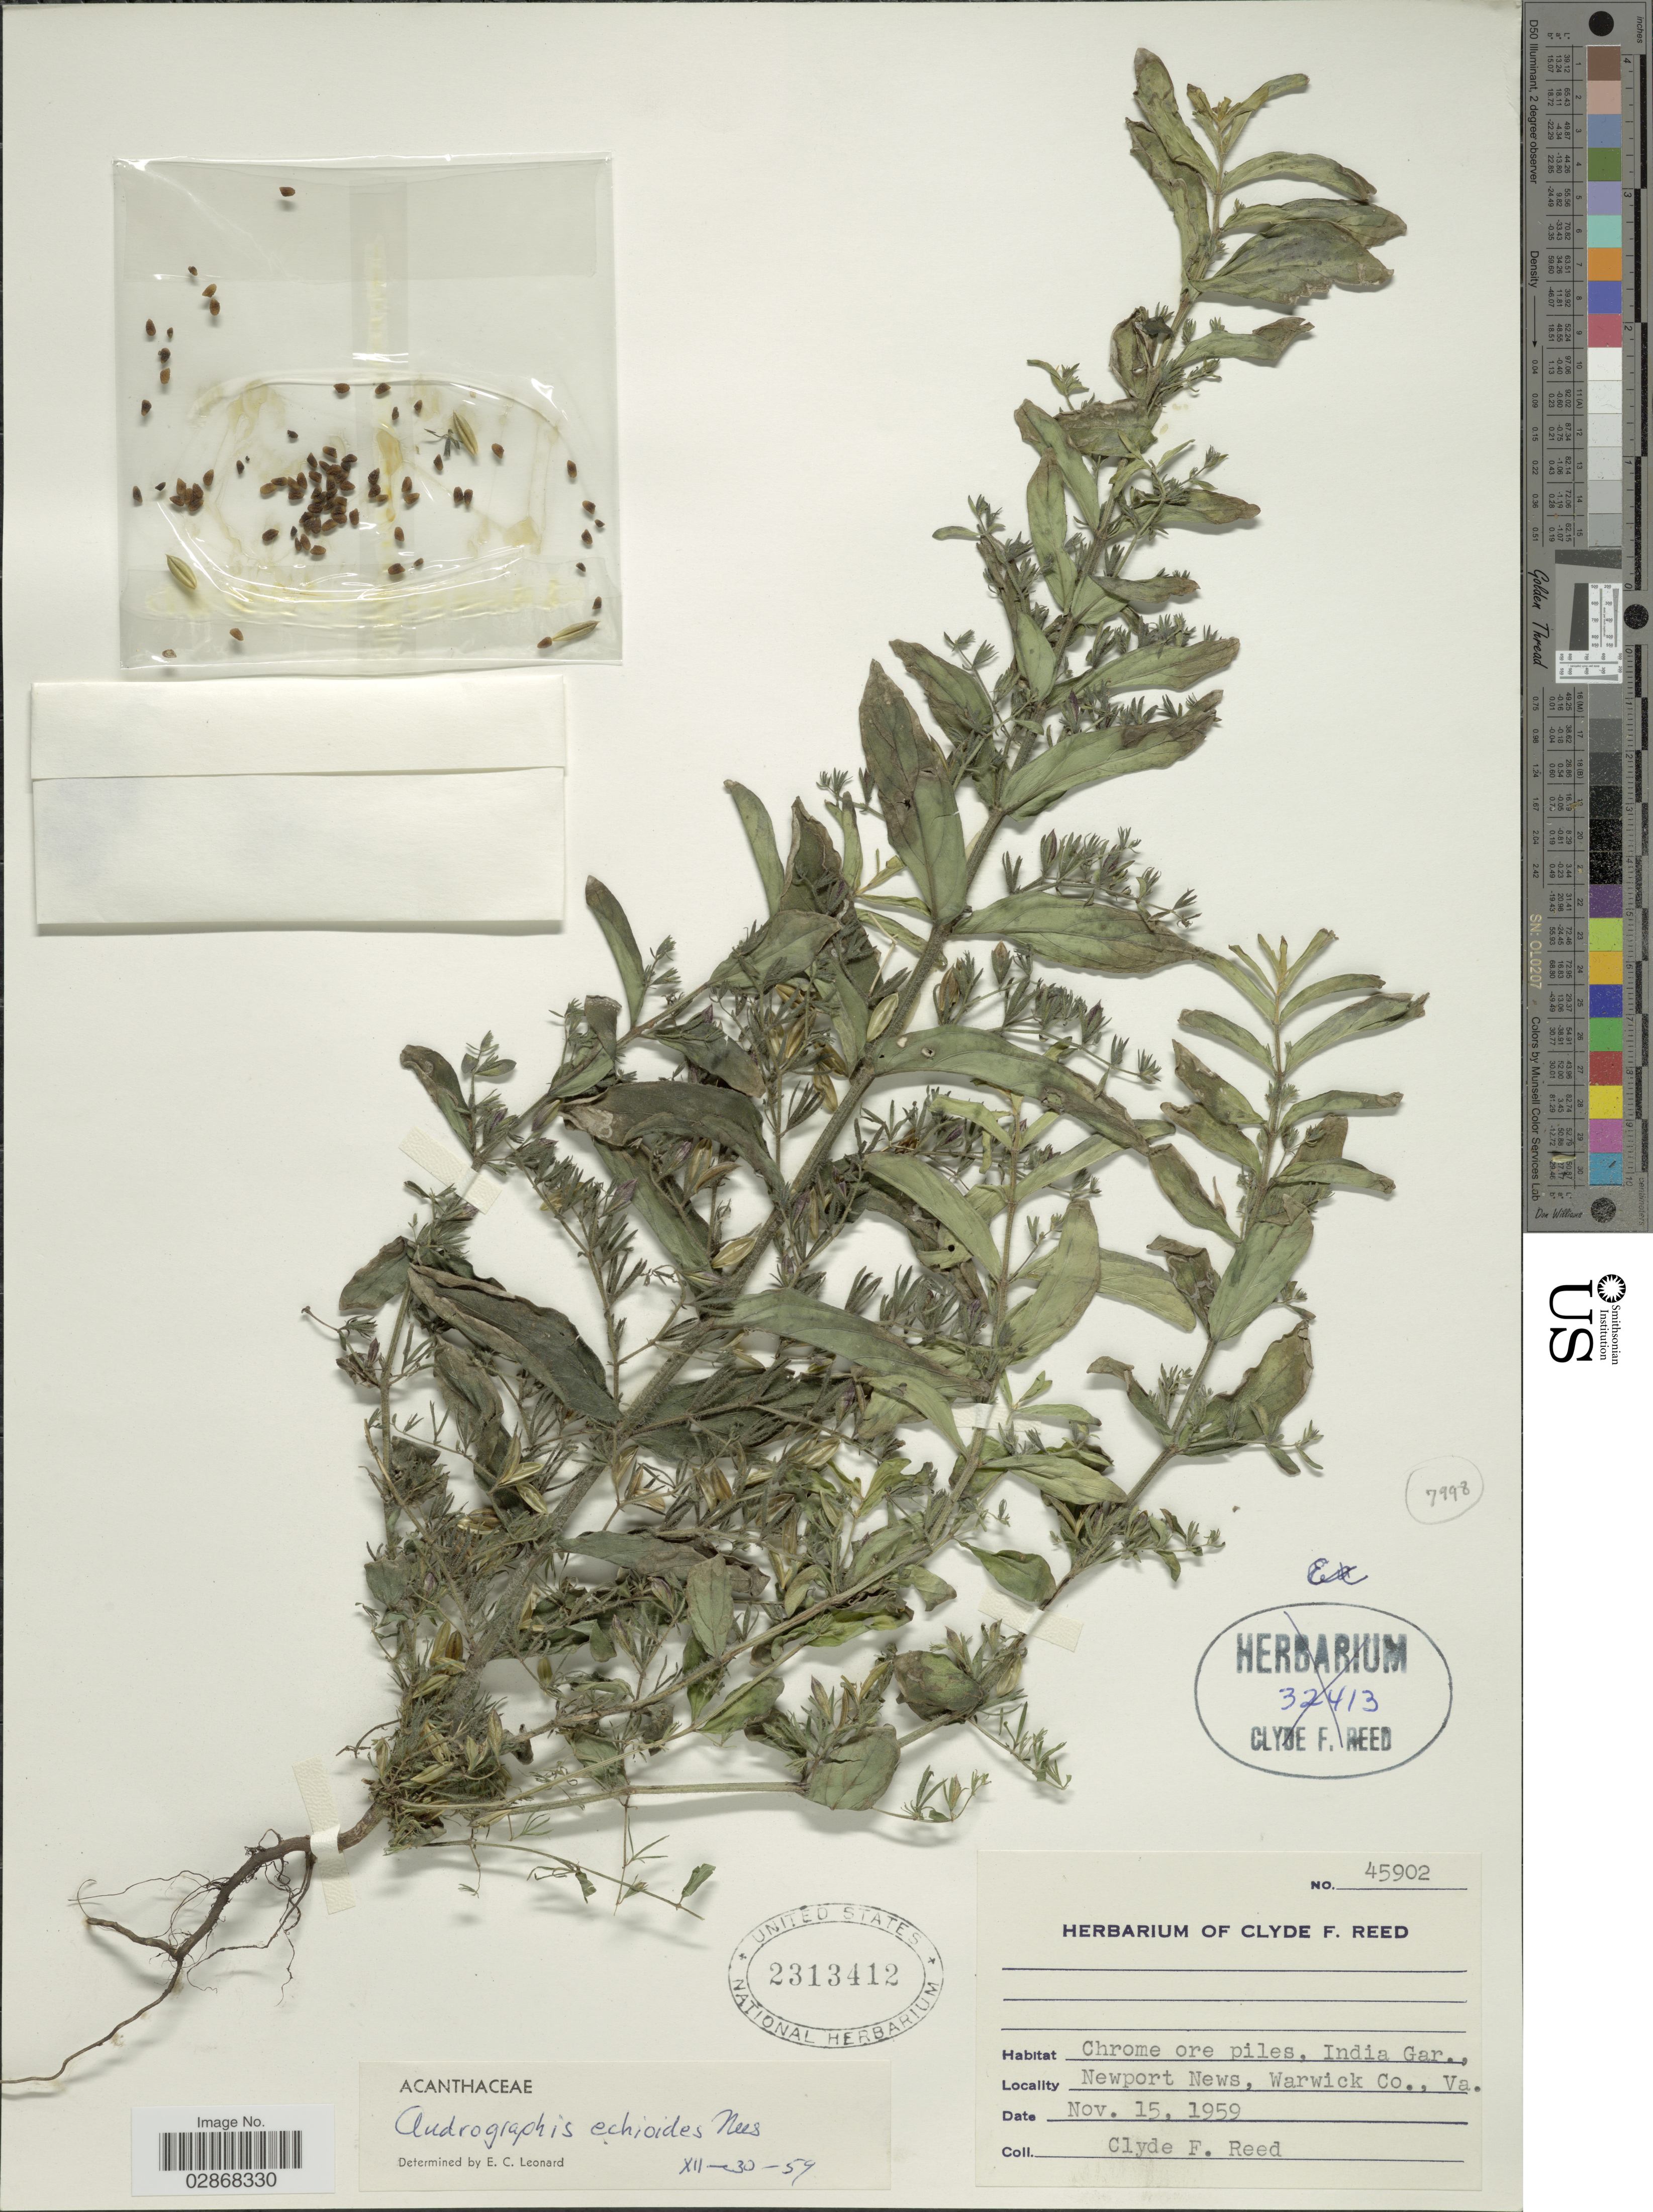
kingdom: Plantae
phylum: Tracheophyta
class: Magnoliopsida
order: Lamiales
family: Acanthaceae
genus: Andrographis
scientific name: Andrographis echioides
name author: (L.) Nees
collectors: C. F. Reed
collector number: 45902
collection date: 1959-11-15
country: United States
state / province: Virginia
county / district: City of Newport News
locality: Newport News, Warwick Co.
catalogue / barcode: US 2313412